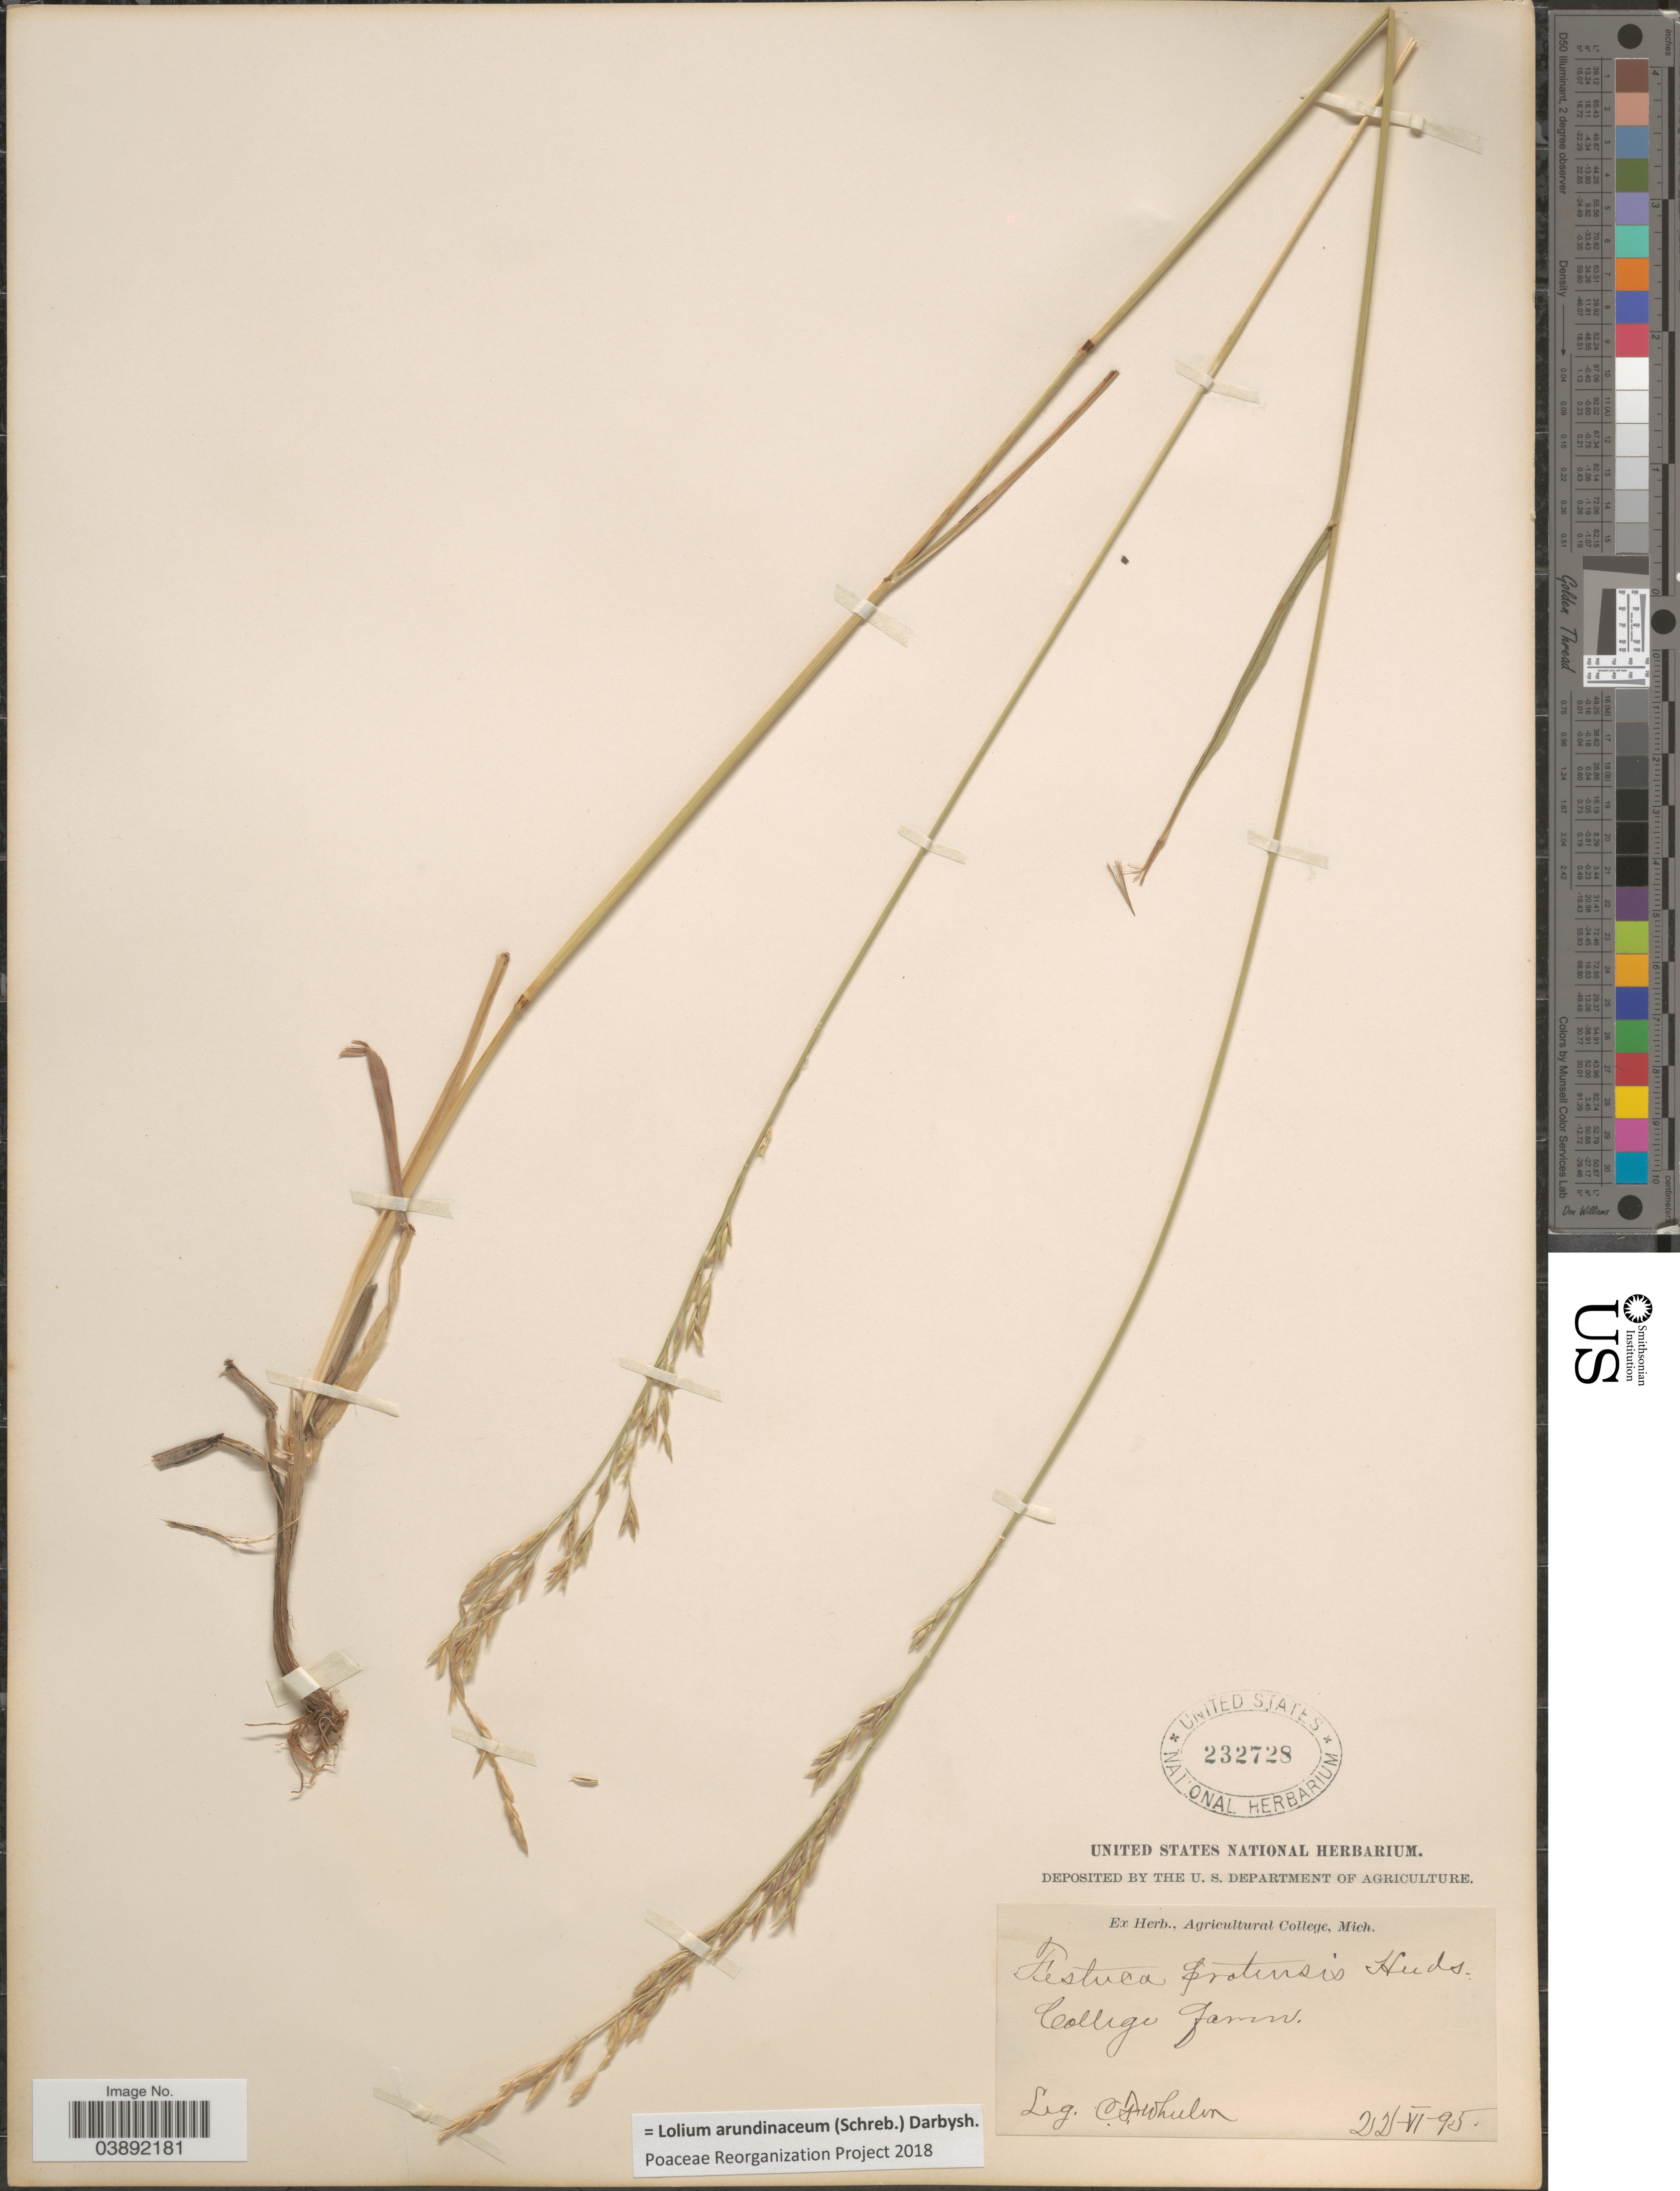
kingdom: Plantae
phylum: Tracheophyta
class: Liliopsida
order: Poales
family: Poaceae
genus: Lolium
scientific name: Lolium arundinaceum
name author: (Schreb.) Darbysh.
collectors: C. Wheeler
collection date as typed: Transcribed d/m/y: 22/6/95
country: United States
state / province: Michigan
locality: College farm.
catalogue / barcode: US 232728